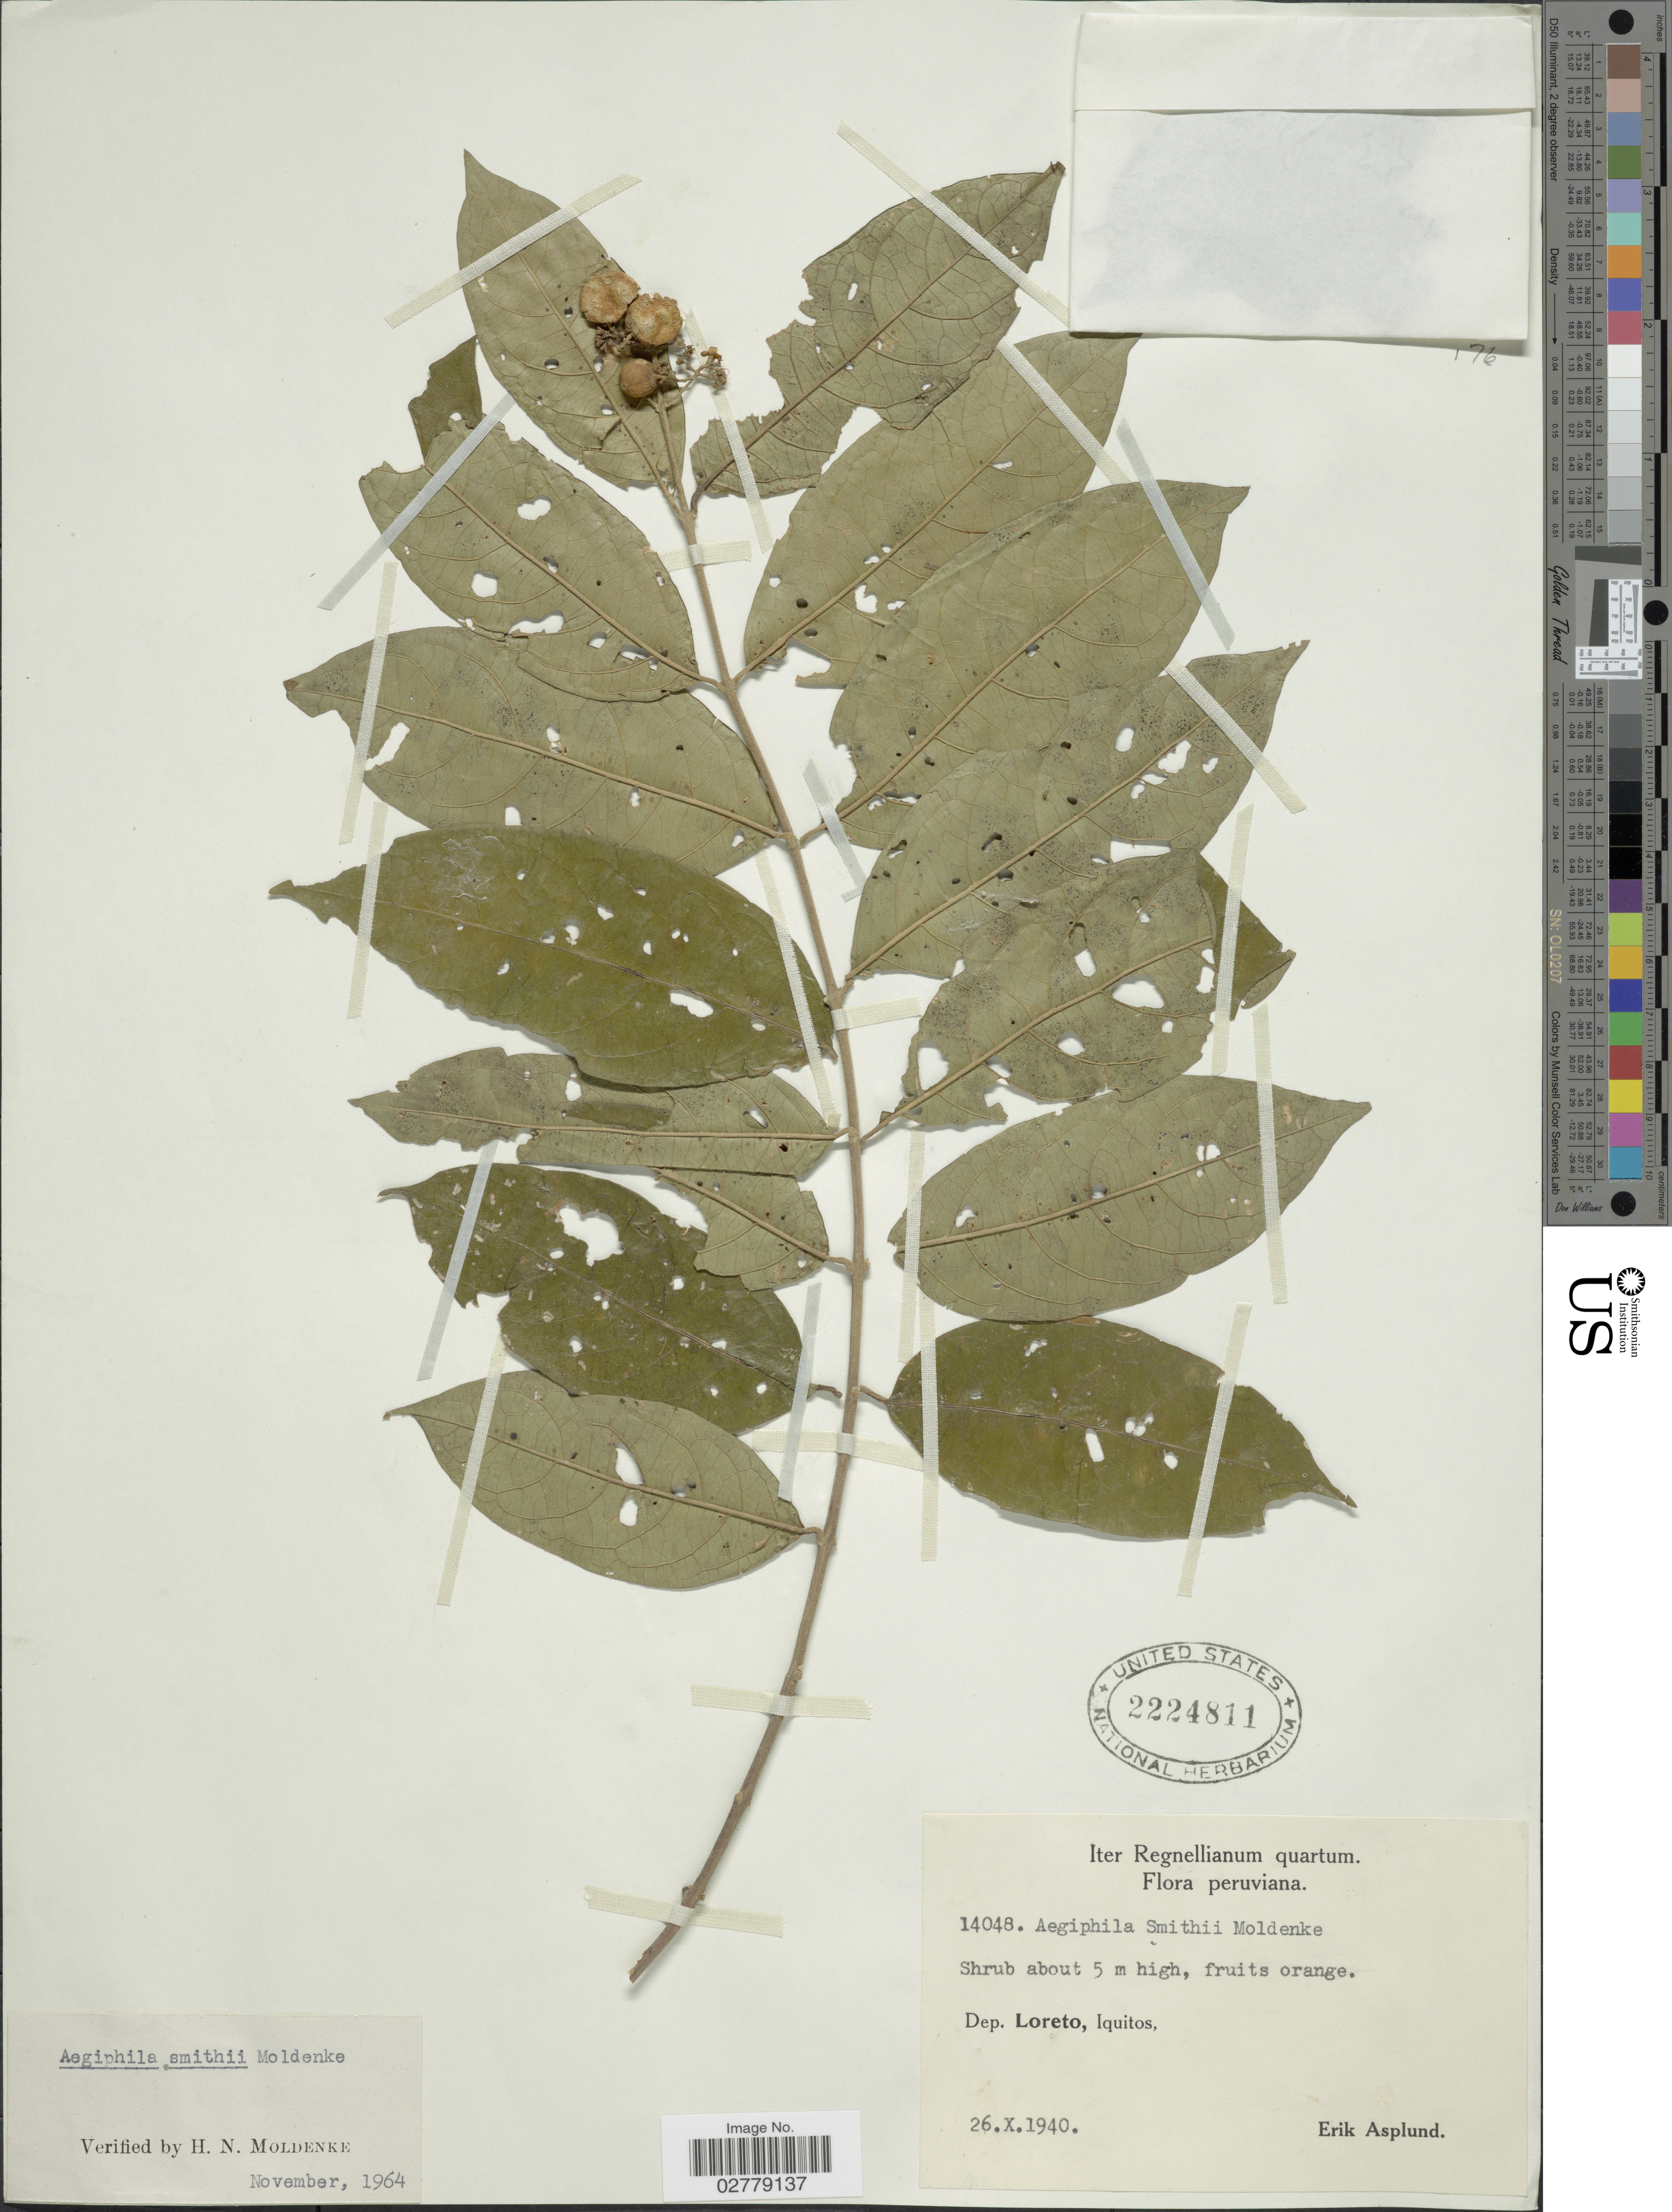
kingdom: Plantae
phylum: Tracheophyta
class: Magnoliopsida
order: Lamiales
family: Lamiaceae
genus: Aegiphila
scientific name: Aegiphila smithii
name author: Moldenke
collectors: E. Asplund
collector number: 14048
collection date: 1940-10-26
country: Peru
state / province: Loreto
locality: Dep. Loreto, Iquitos.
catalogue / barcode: US 2224811